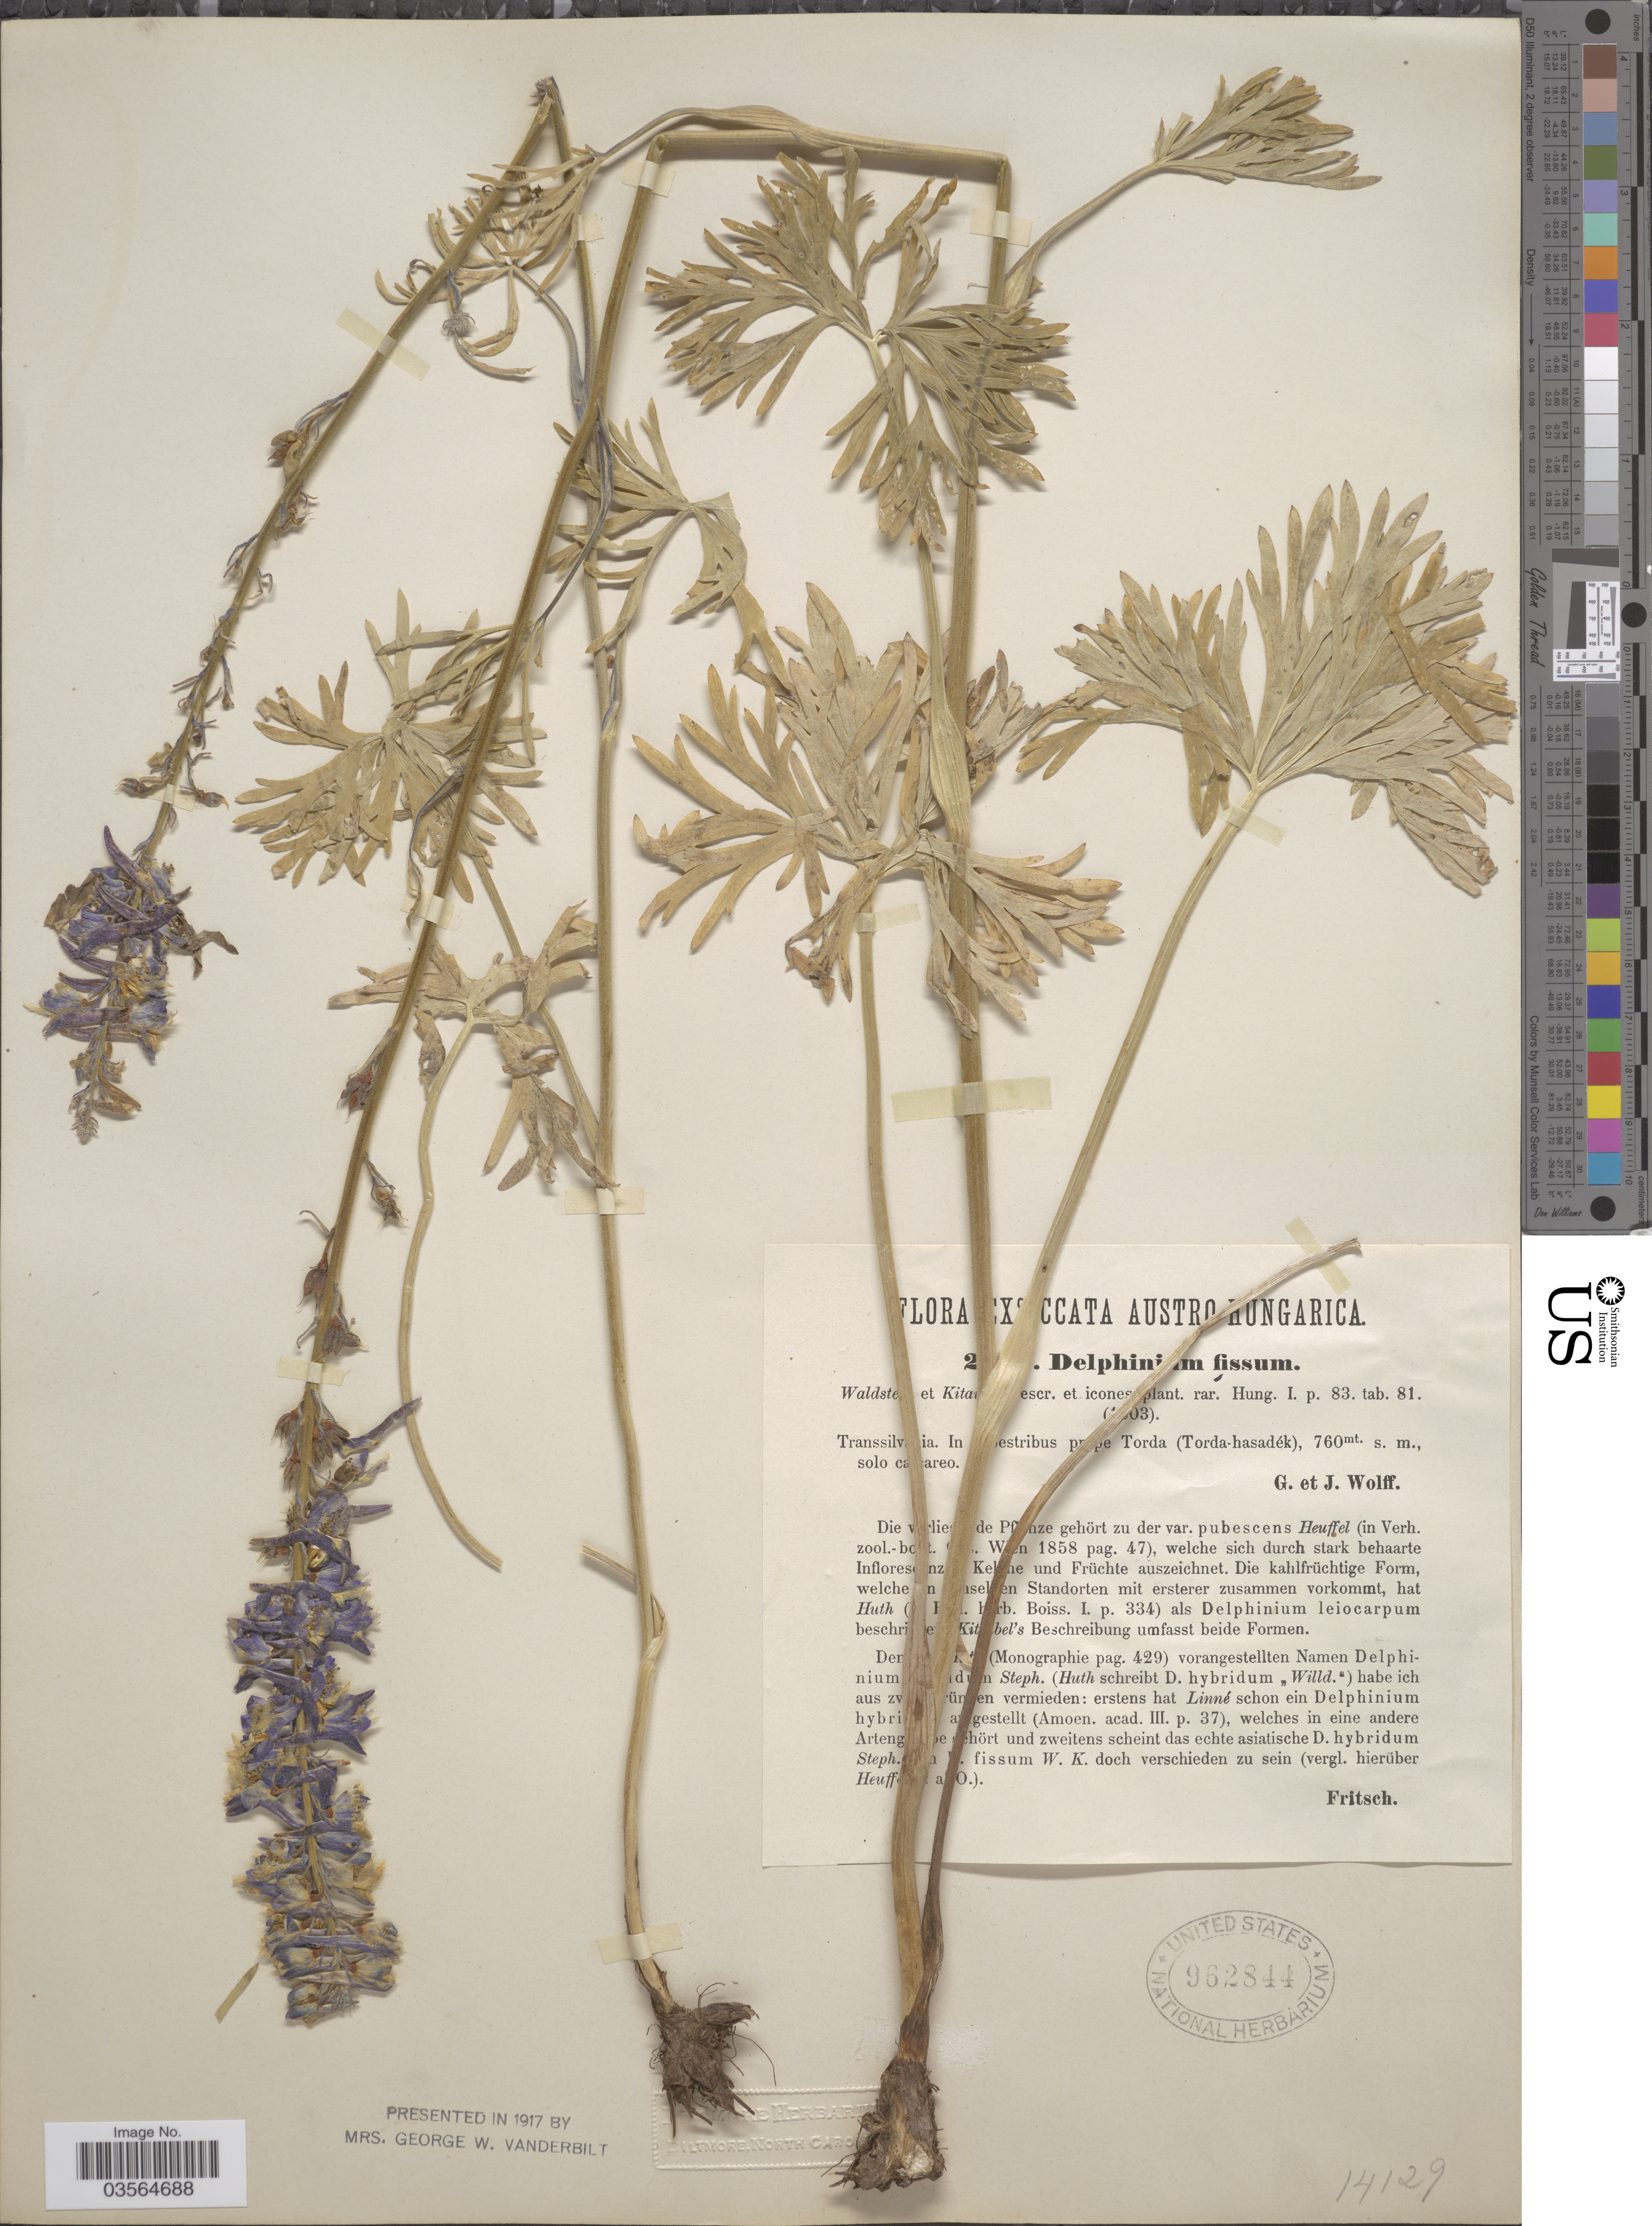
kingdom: Plantae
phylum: Tracheophyta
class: Magnoliopsida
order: Ranunculales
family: Ranunculaceae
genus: Delphinium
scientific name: Delphinium fissum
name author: Waldst. & Kit.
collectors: G. Wolff & J. Wolff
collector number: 2!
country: Romania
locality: Austro Hungarica. Transsilv[illegible text]ia. In [illegible text]estribus p[illegible text]e Torda (Torda-hasadék).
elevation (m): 760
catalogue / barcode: US 962844